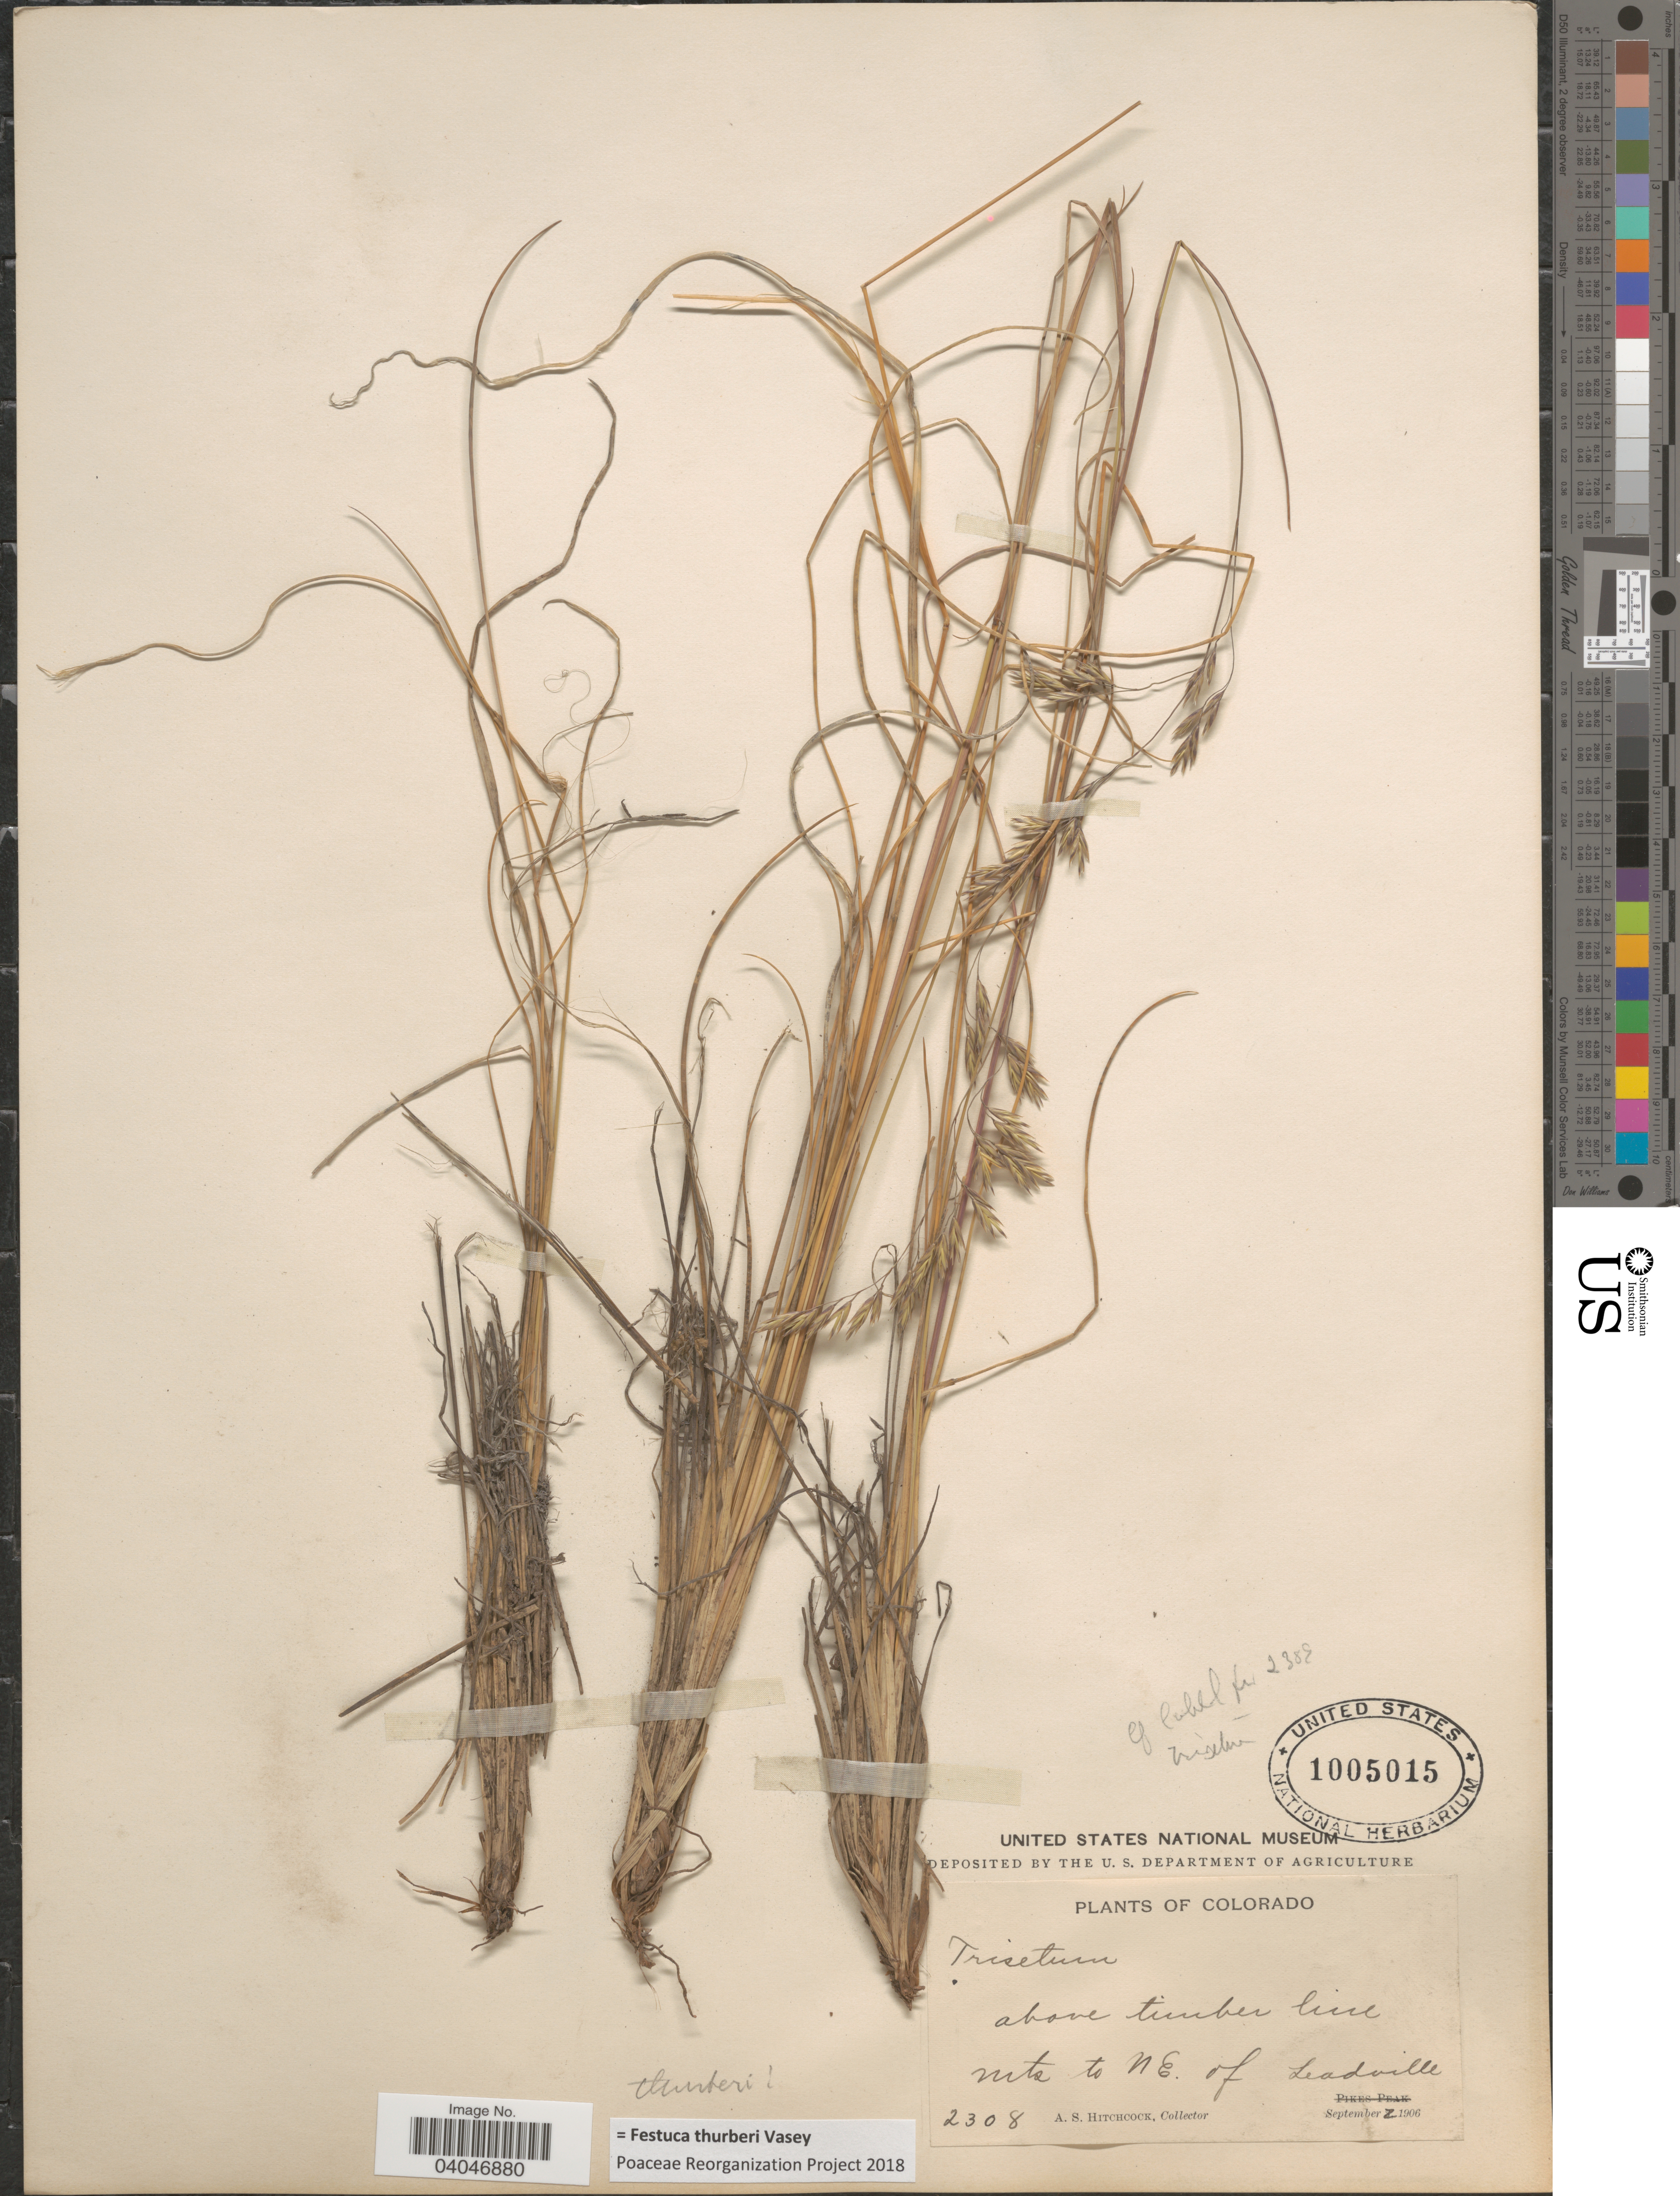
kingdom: Plantae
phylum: Tracheophyta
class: Liliopsida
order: Poales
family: Poaceae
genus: Festuca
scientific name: Festuca thurberi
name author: Vasey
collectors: A. S. Hitchcock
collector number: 2308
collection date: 1906-09-02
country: United States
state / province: Colorado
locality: Above timber line mts to NE. of Leadville.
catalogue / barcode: US 1005015